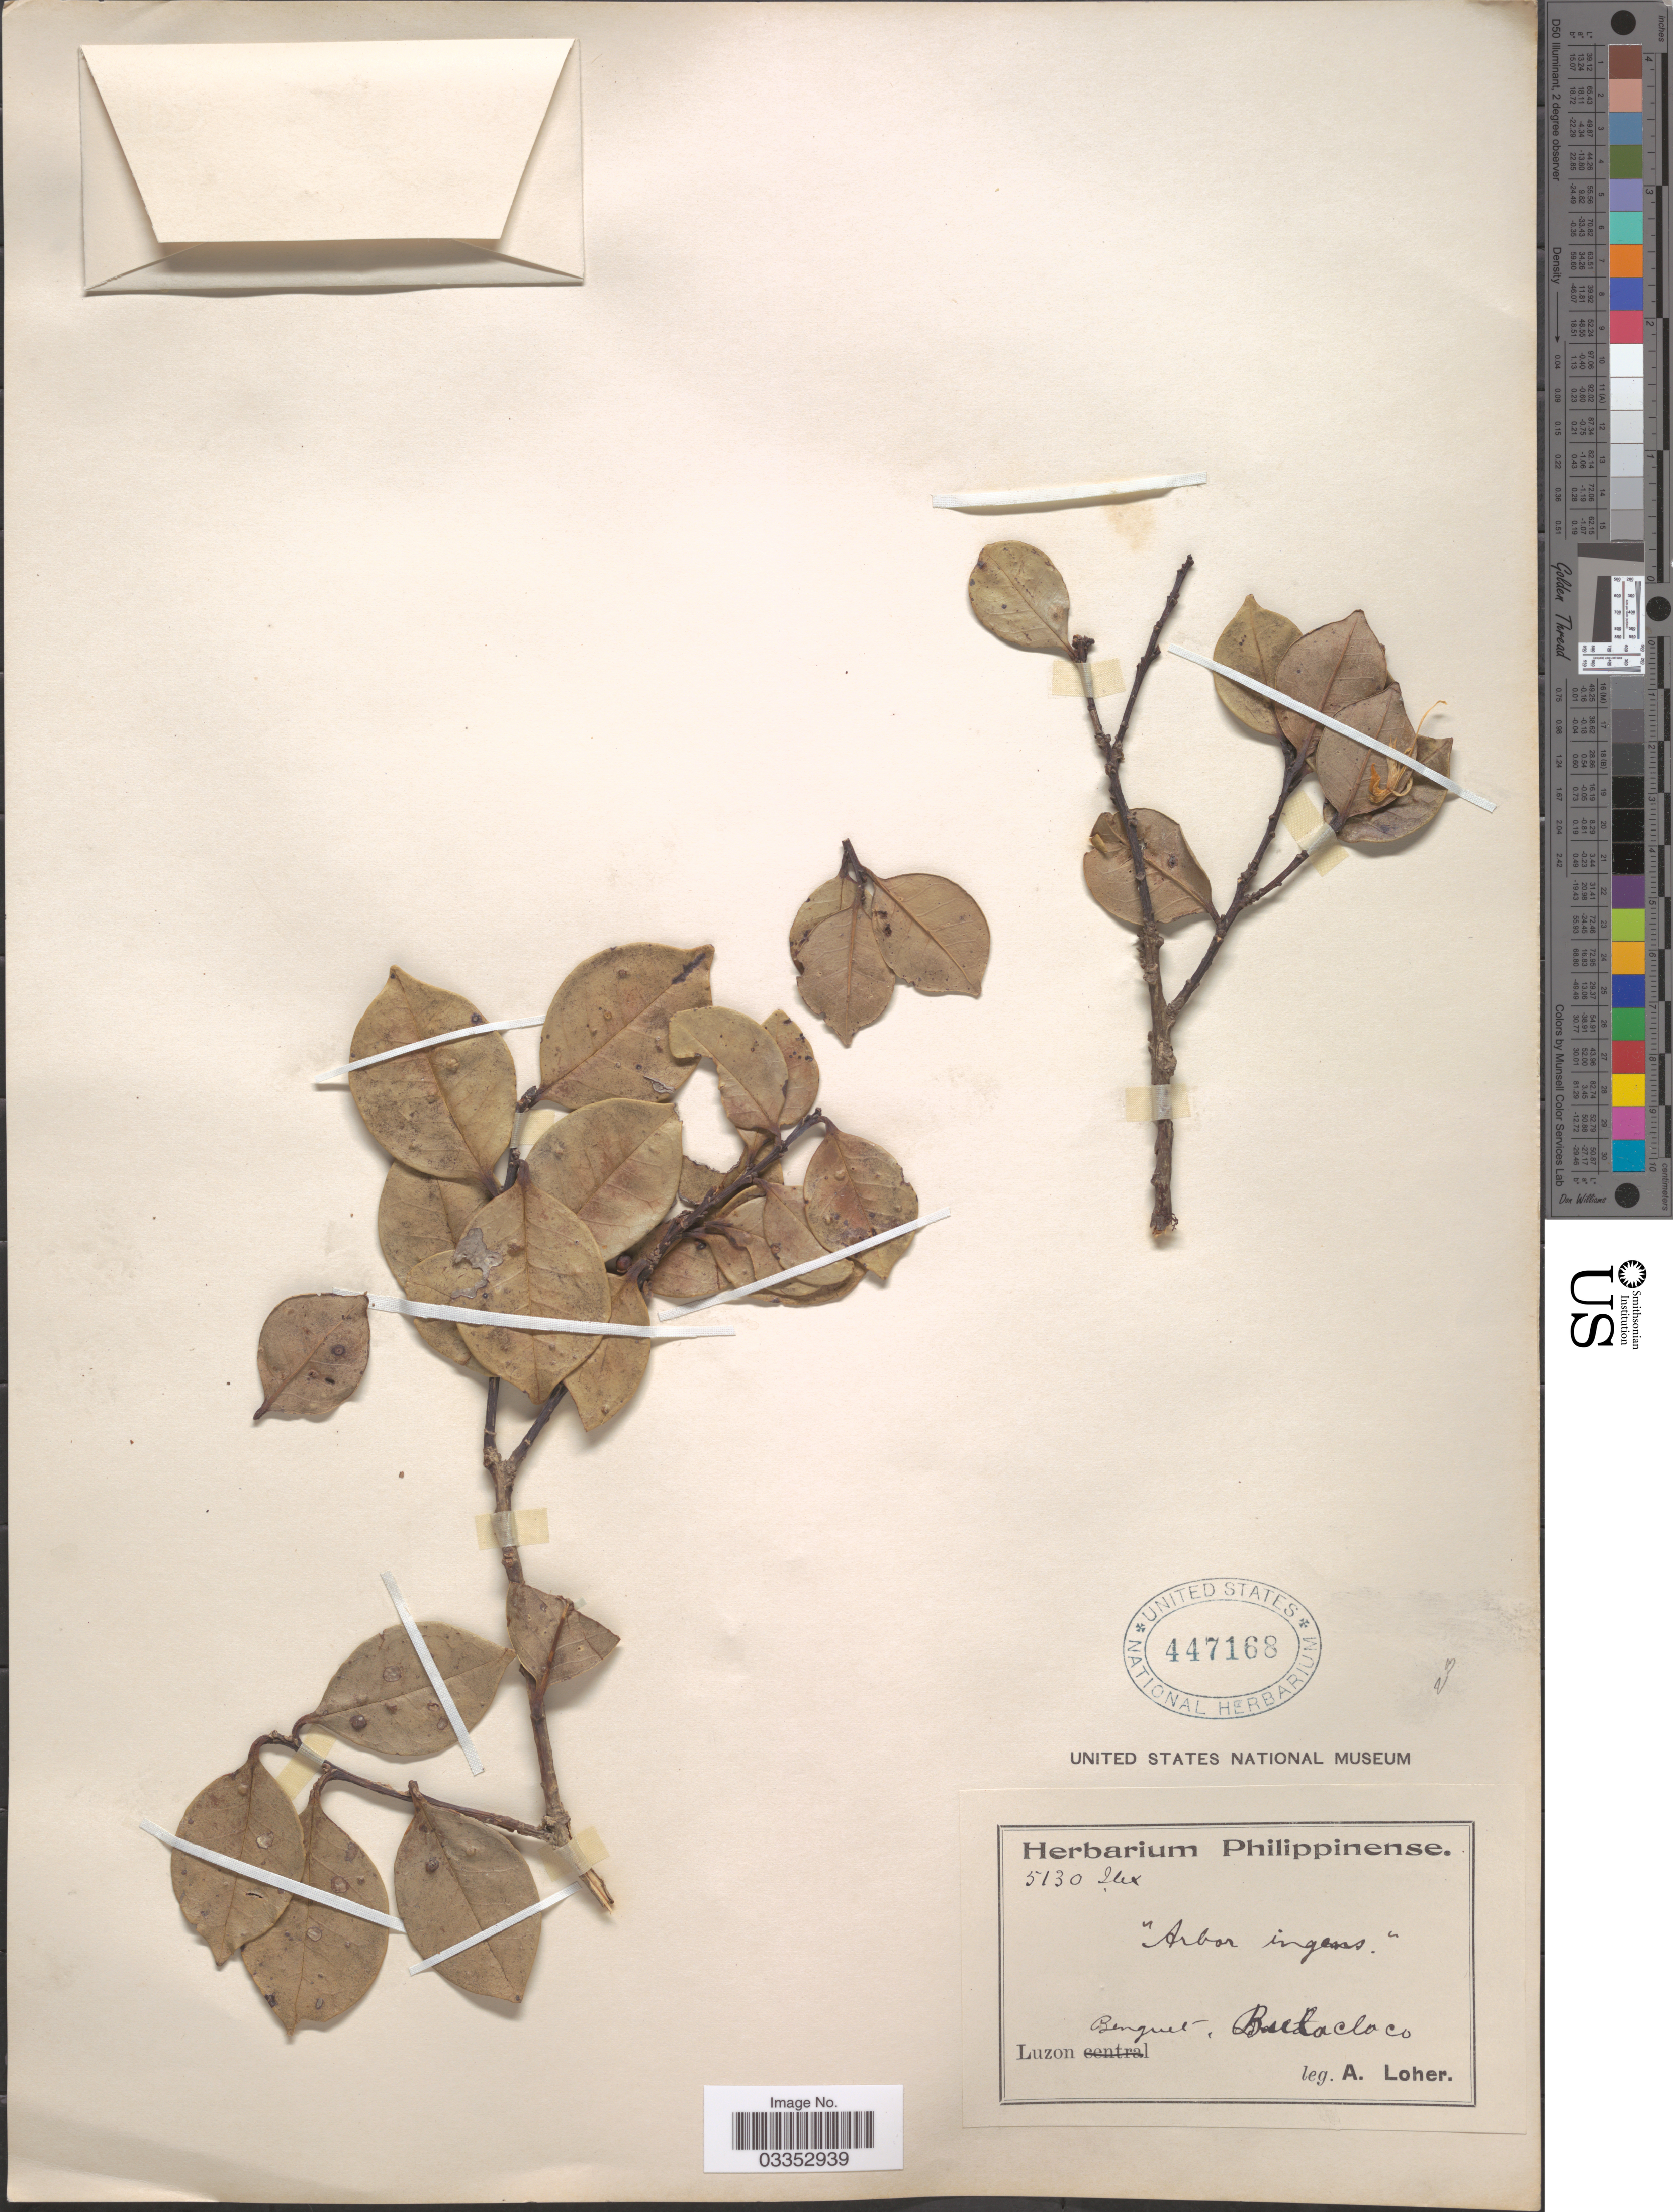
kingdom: Plantae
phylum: Tracheophyta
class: Magnoliopsida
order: Aquifoliales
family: Aquifoliaceae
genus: Ilex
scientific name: Ilex sp.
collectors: A. Loher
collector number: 5130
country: Philippines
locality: Benguet, Buta loco (possibly mispelled), Luzon.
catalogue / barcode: US 447168